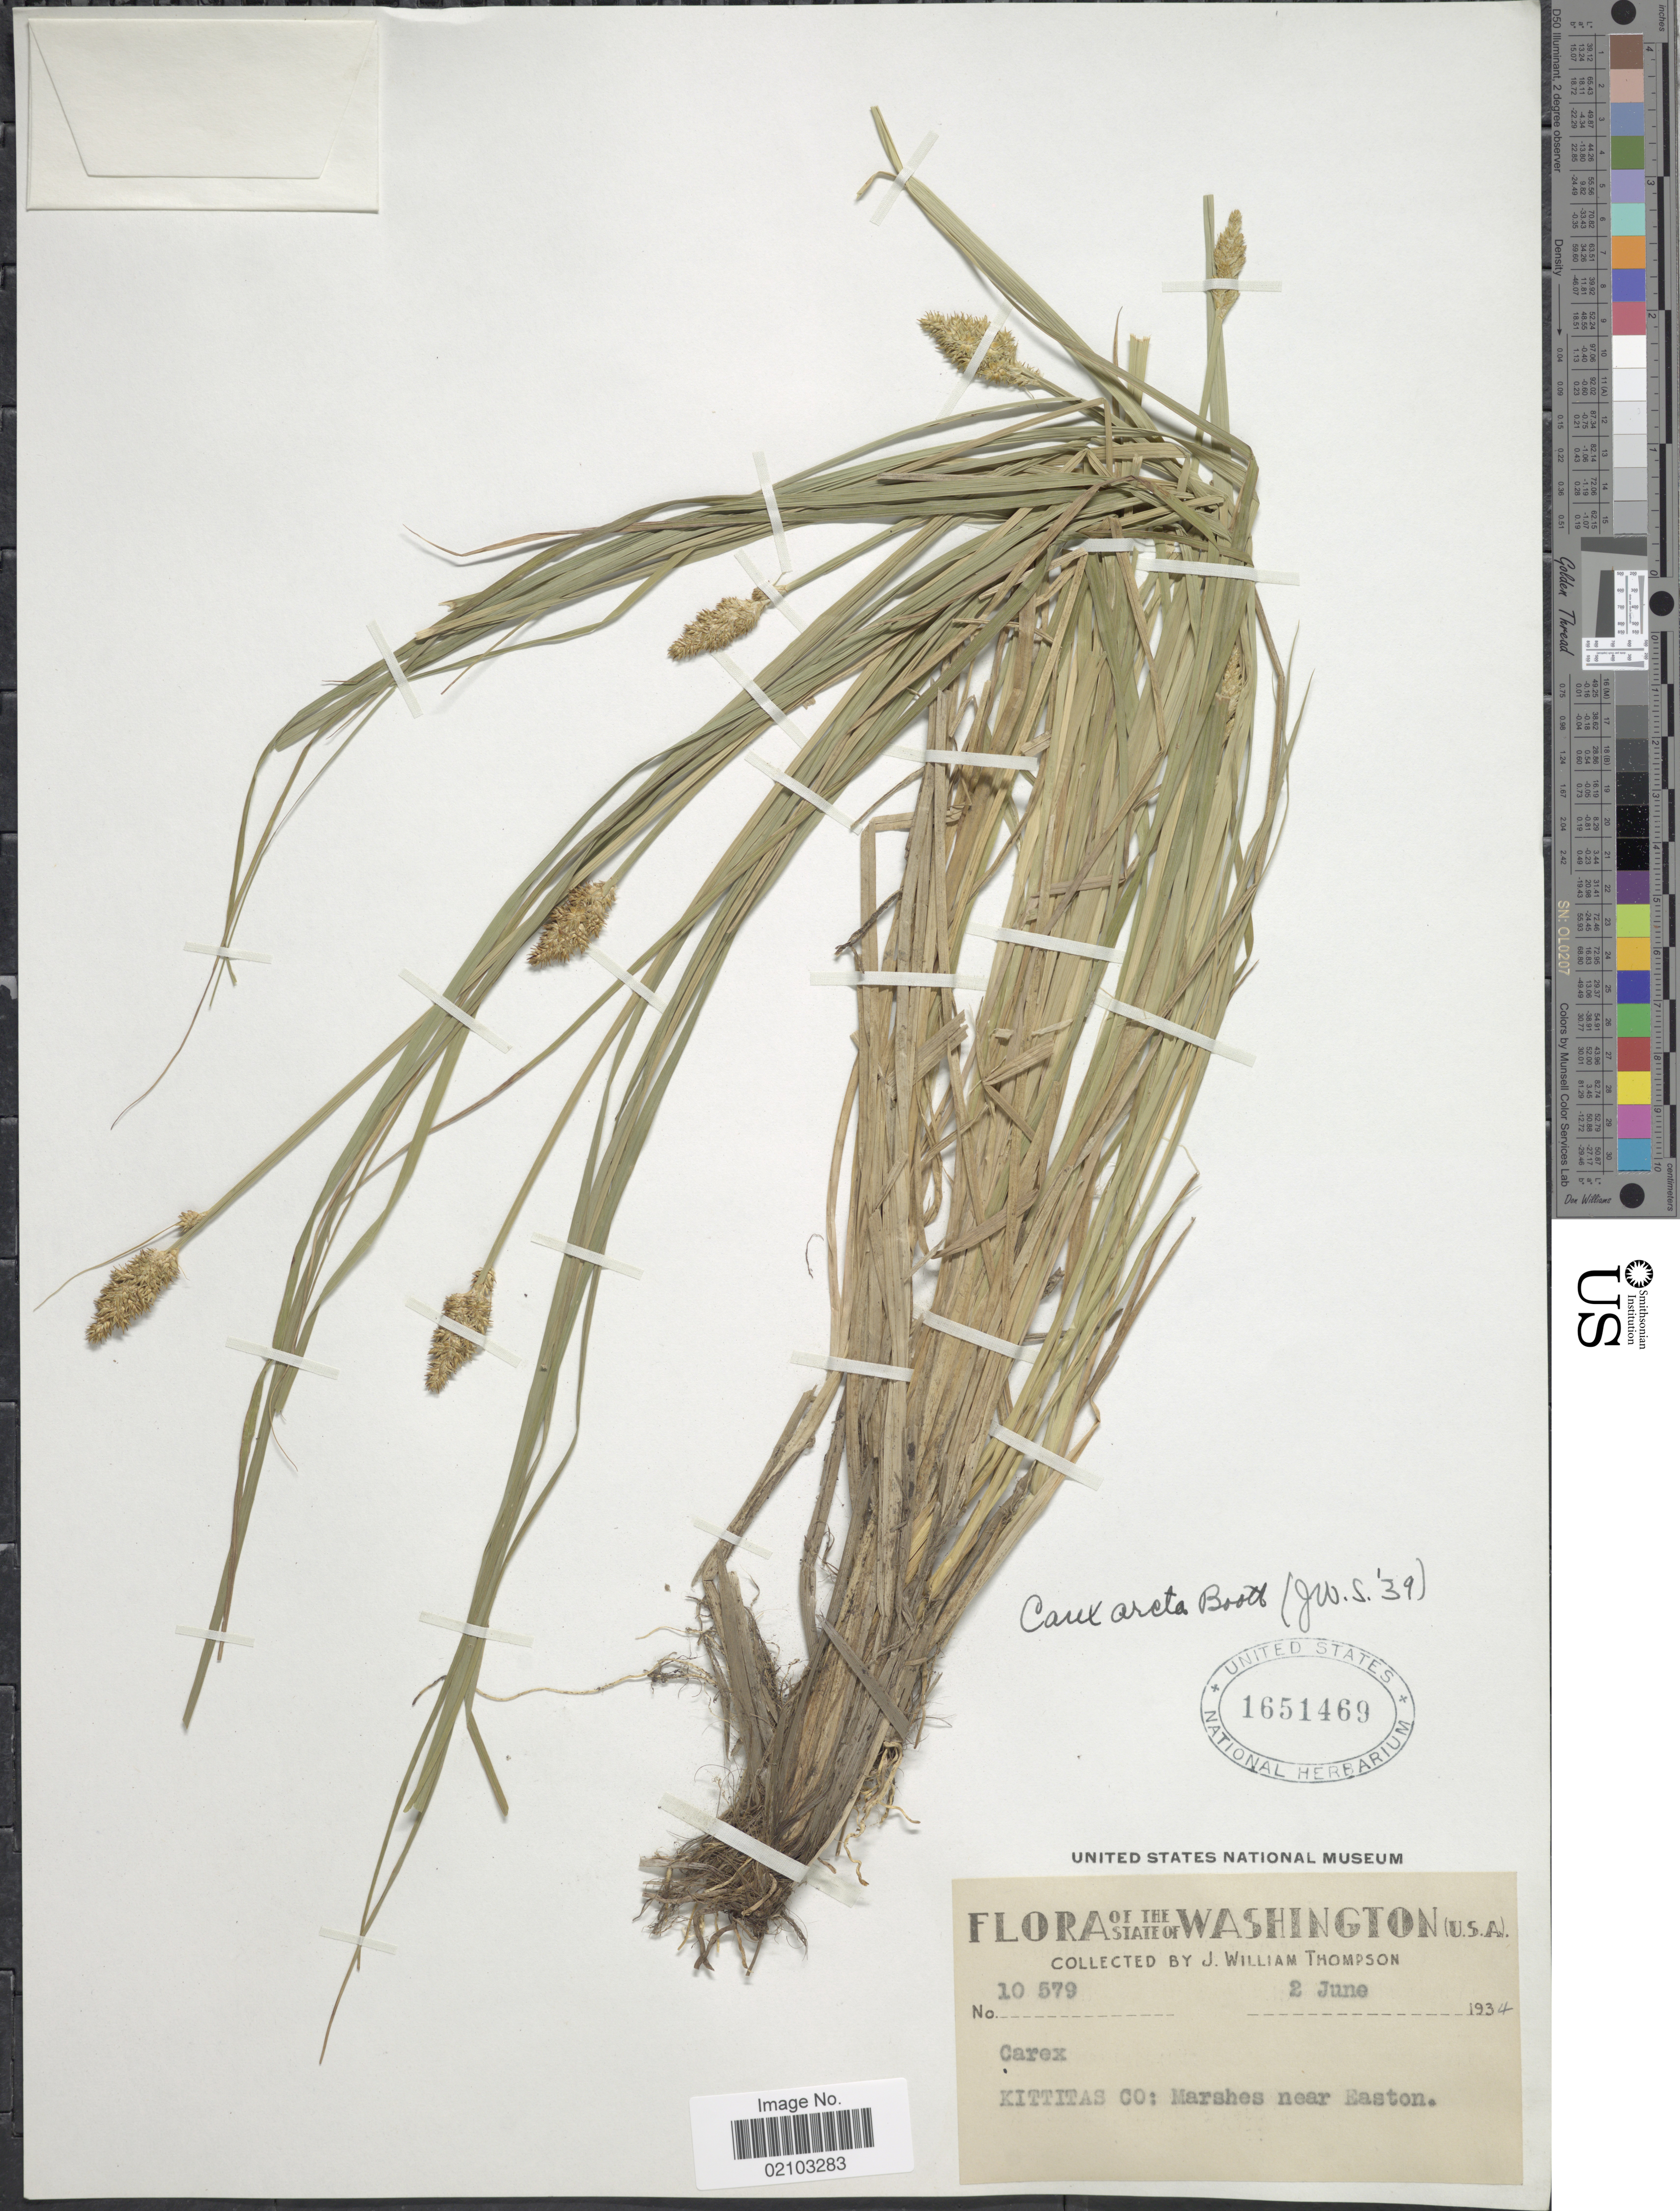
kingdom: Plantae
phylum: Tracheophyta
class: Liliopsida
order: Poales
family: Cyperaceae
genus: Carex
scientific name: Carex arcta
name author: Boott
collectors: J. W. Thompson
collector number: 10579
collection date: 1934-06-02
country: United States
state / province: Washington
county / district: Kittitas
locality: Kittitas Co: Marshes near Easton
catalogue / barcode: US 1651469